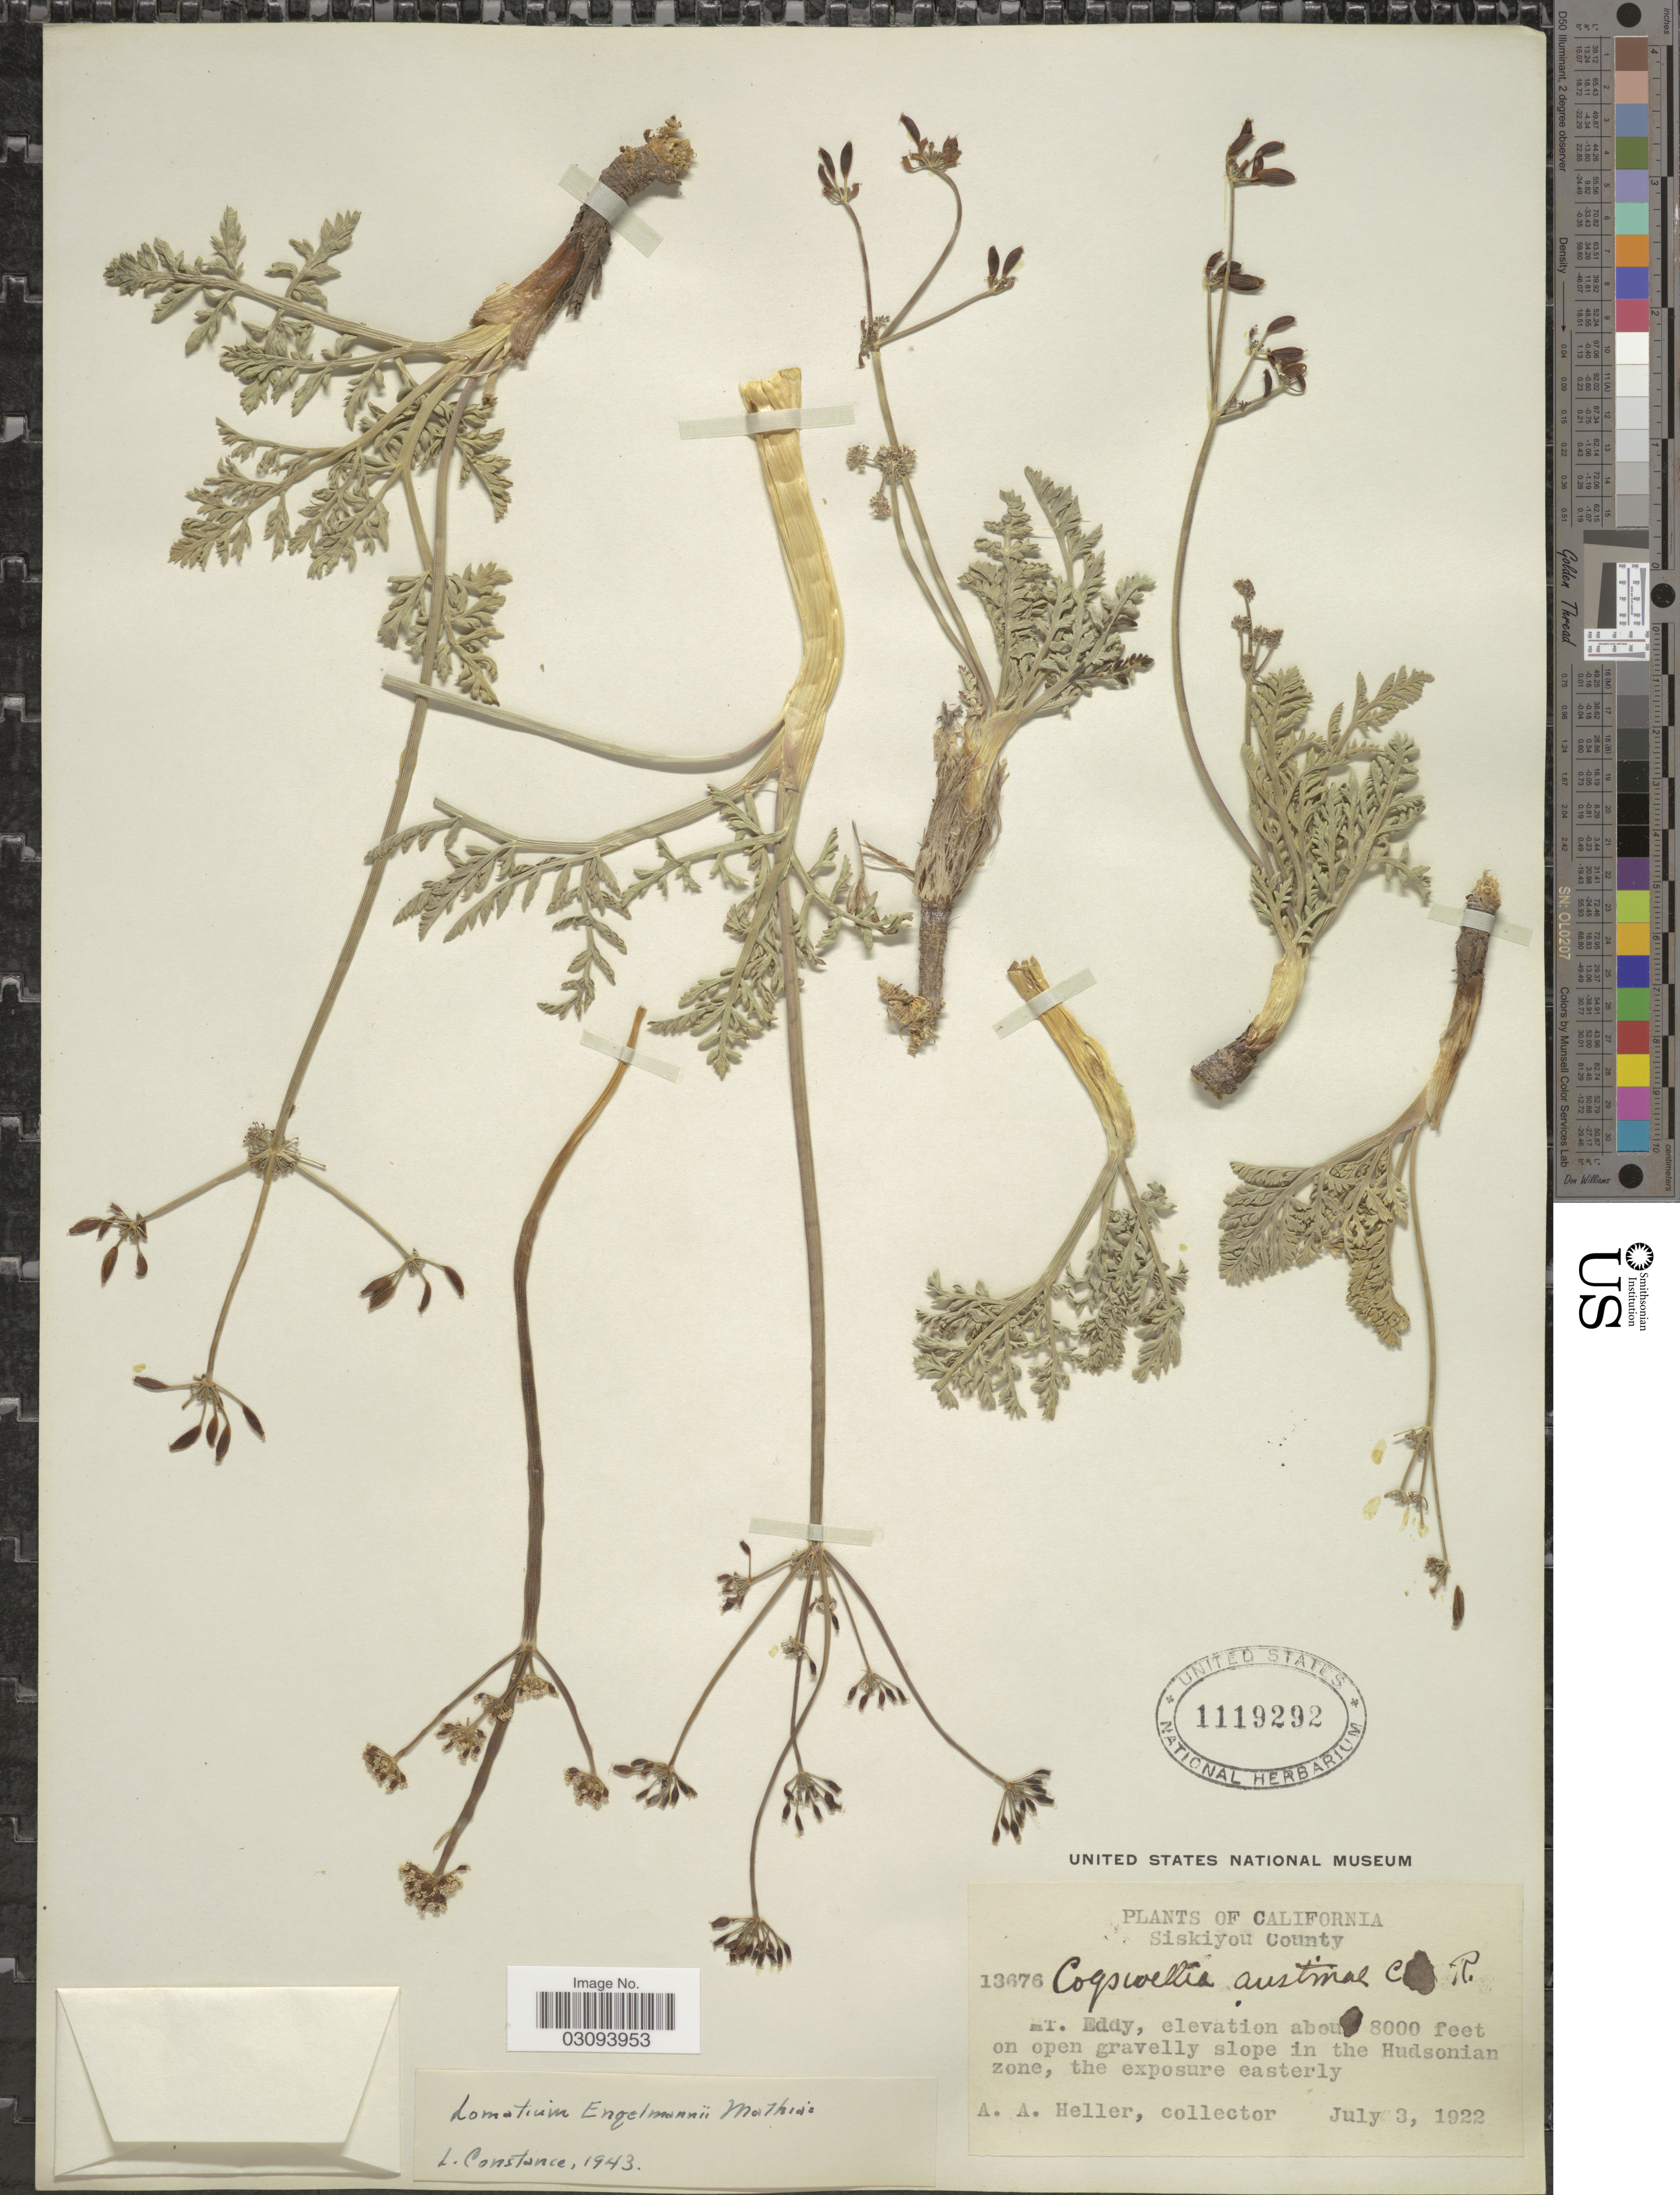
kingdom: Plantae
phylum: Tracheophyta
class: Magnoliopsida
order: Apiales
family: Apiaceae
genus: Lomatium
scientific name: Lomatium engelmannii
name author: Mathias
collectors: A. A. Heller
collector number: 13676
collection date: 1922-07-03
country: United States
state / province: California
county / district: Siskiyou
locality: Siskiyou County. Mt. Eddy, on open gravelly slope in the Hudsonian zone.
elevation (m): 2438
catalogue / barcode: US 1119292